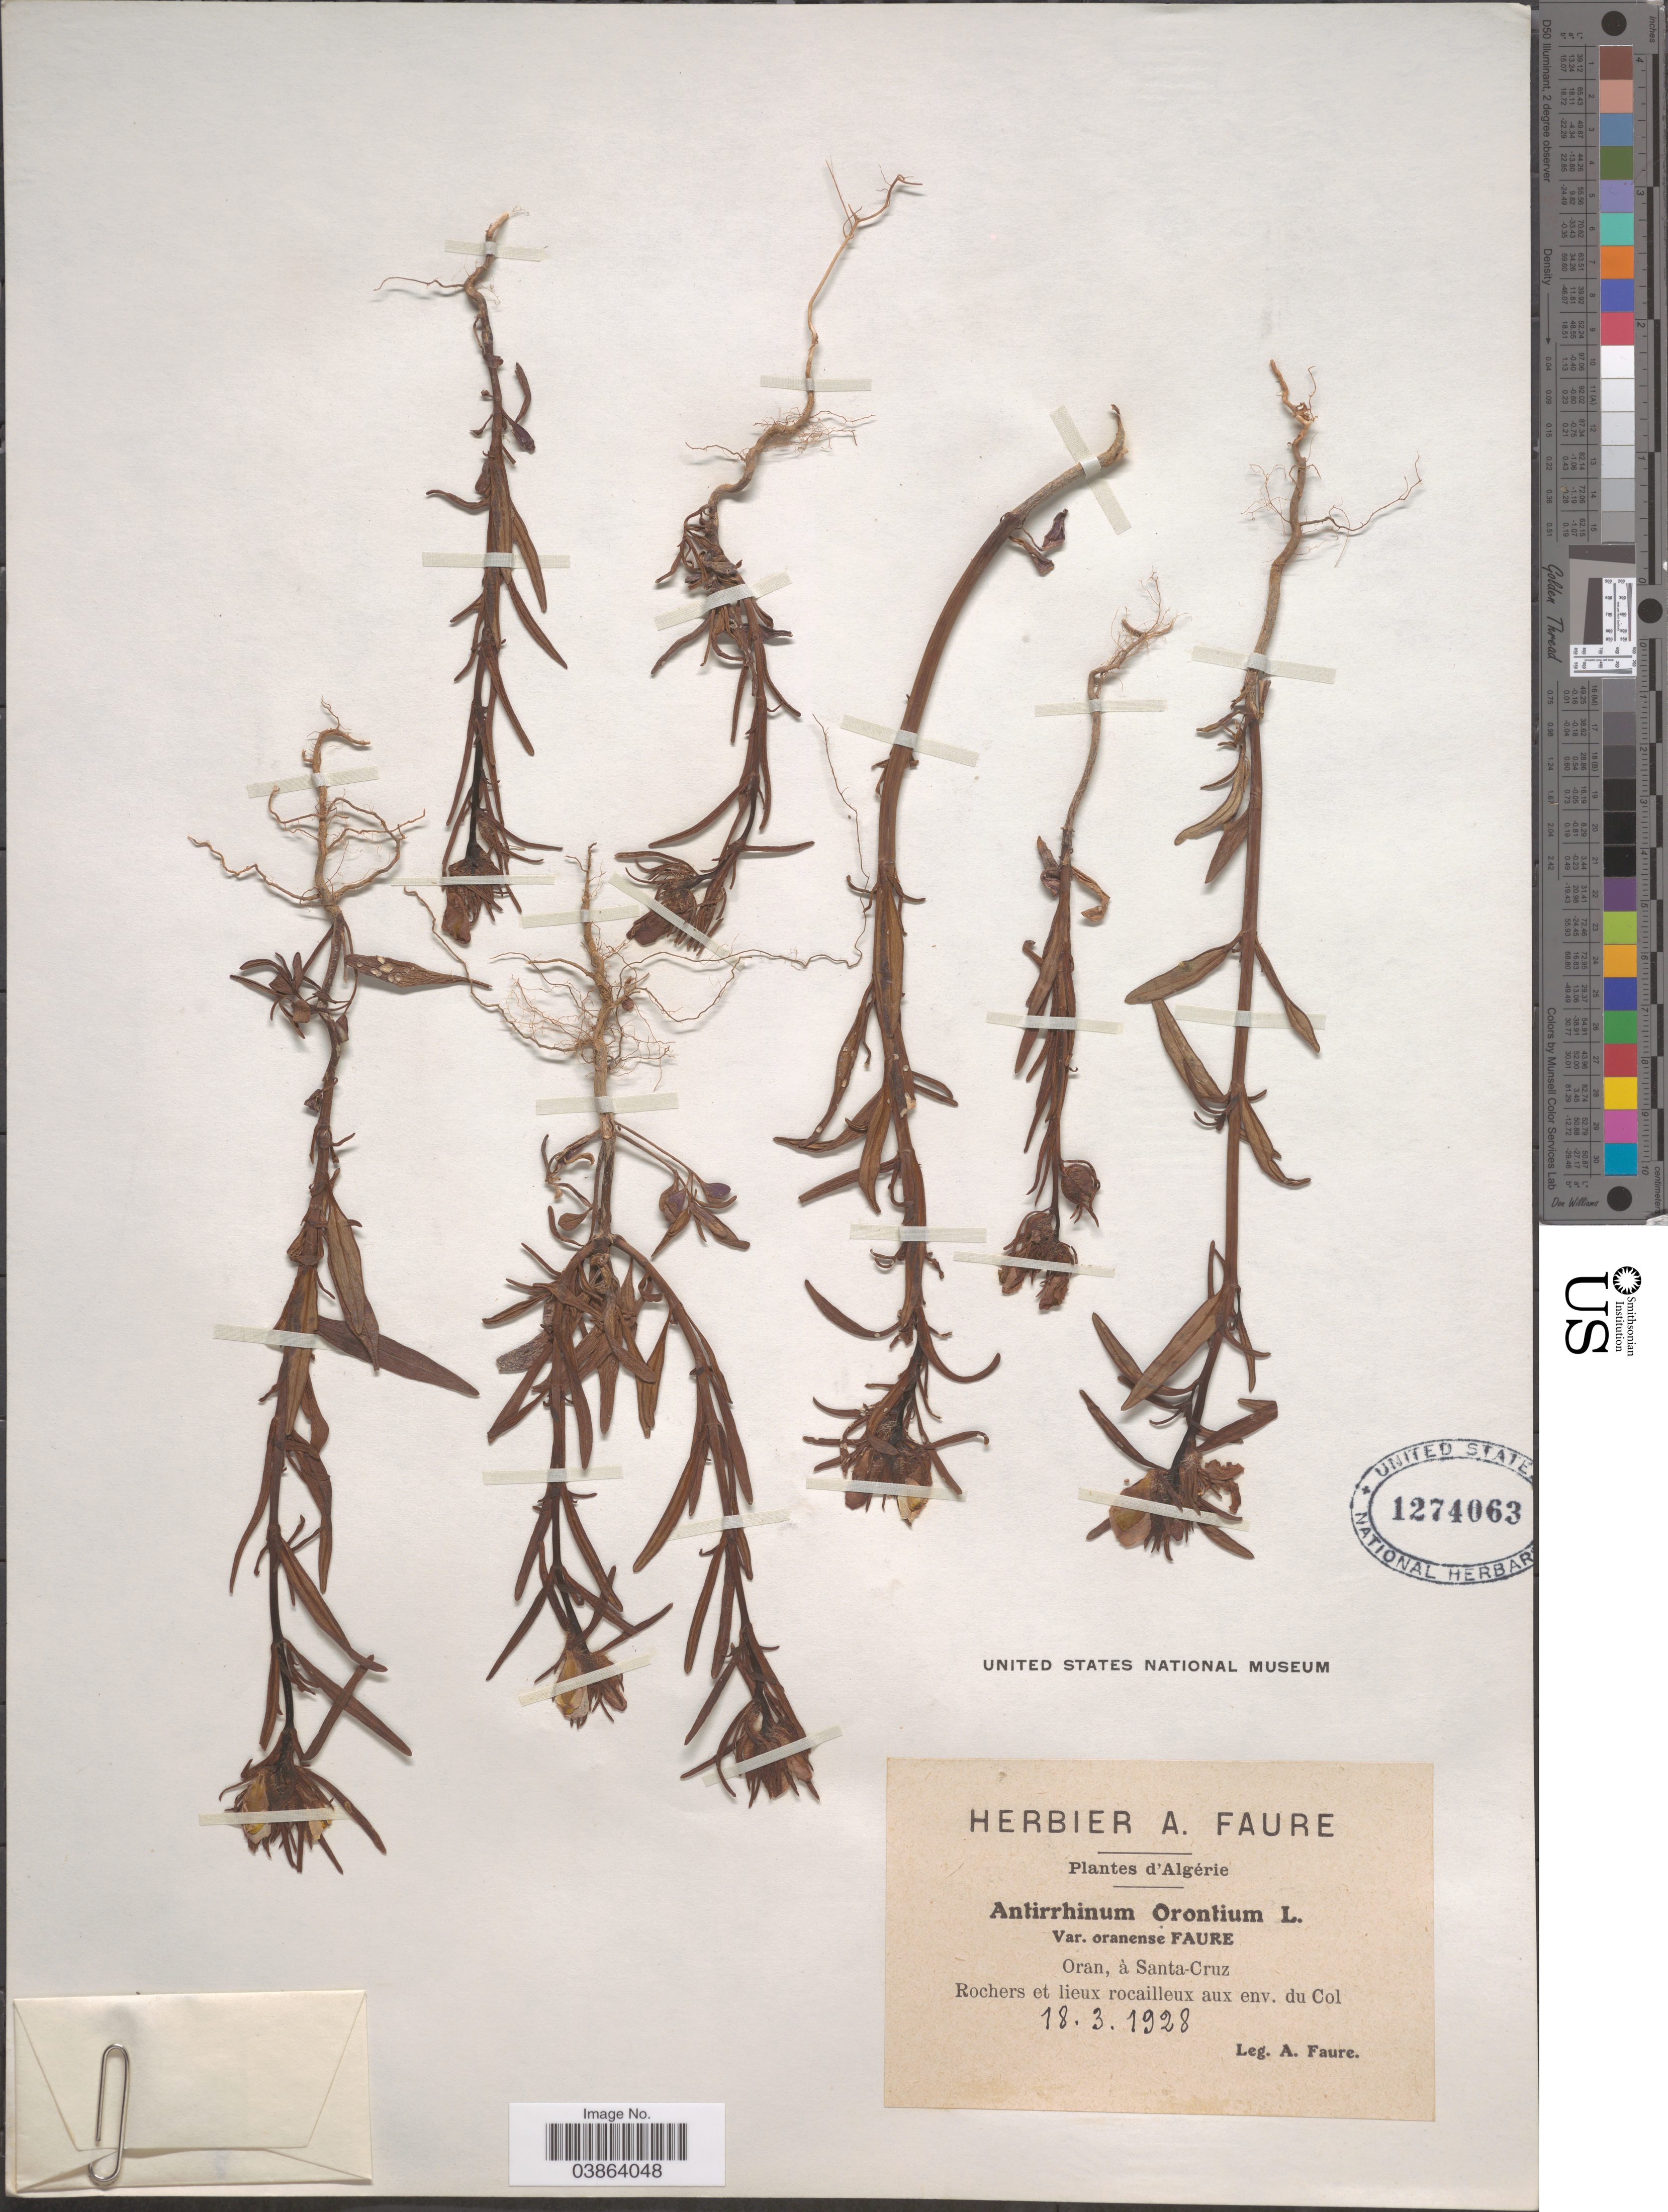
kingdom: Plantae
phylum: Tracheophyta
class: Magnoliopsida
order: Lamiales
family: Plantaginaceae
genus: Antirrhinum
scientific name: Antirrhinum orontium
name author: L.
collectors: A. Faure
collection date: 1928-03-18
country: Algeria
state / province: Oran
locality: À Santa-Cruz, aux env. du Col.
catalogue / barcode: US 1274063